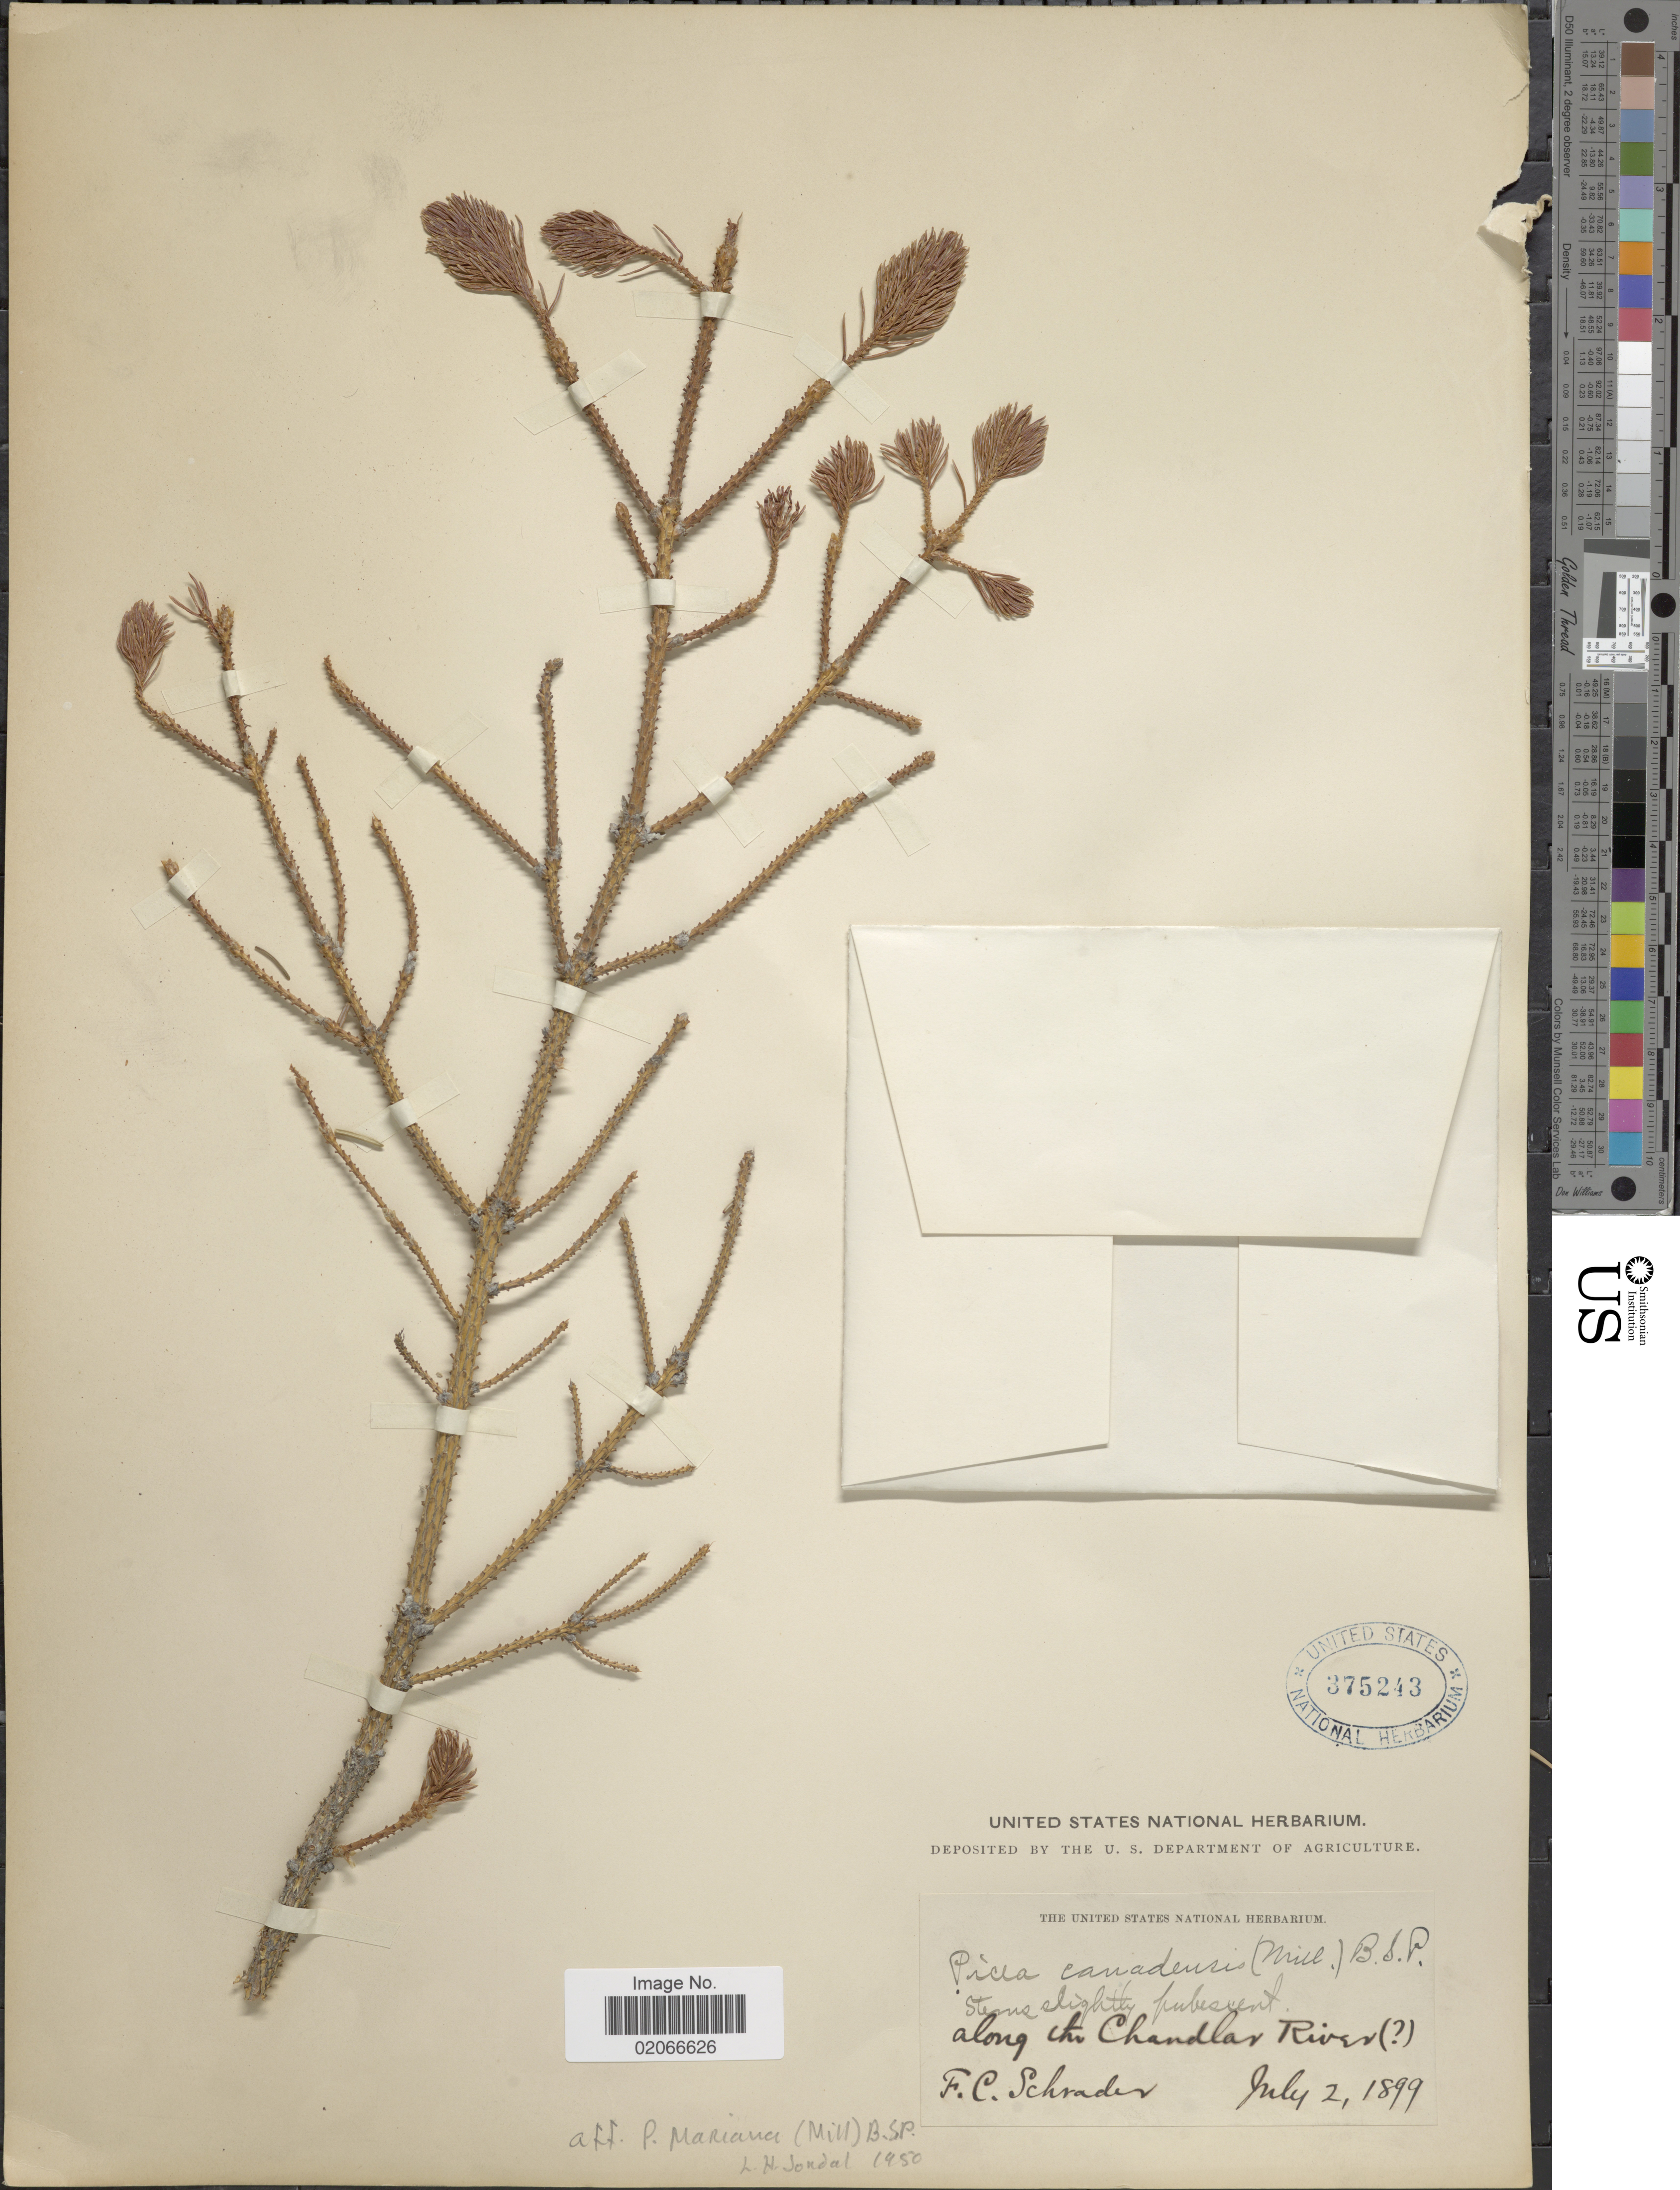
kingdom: Plantae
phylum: Tracheophyta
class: Pinopsida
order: Pinales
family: Pinaceae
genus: Picea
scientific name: Picea mariana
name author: (Mill.) Britton, Stearns & Poggenb.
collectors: F. C. Schrader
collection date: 1899-07-02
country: United States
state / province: Alaska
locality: Along the Chandlar River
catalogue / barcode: US 375243